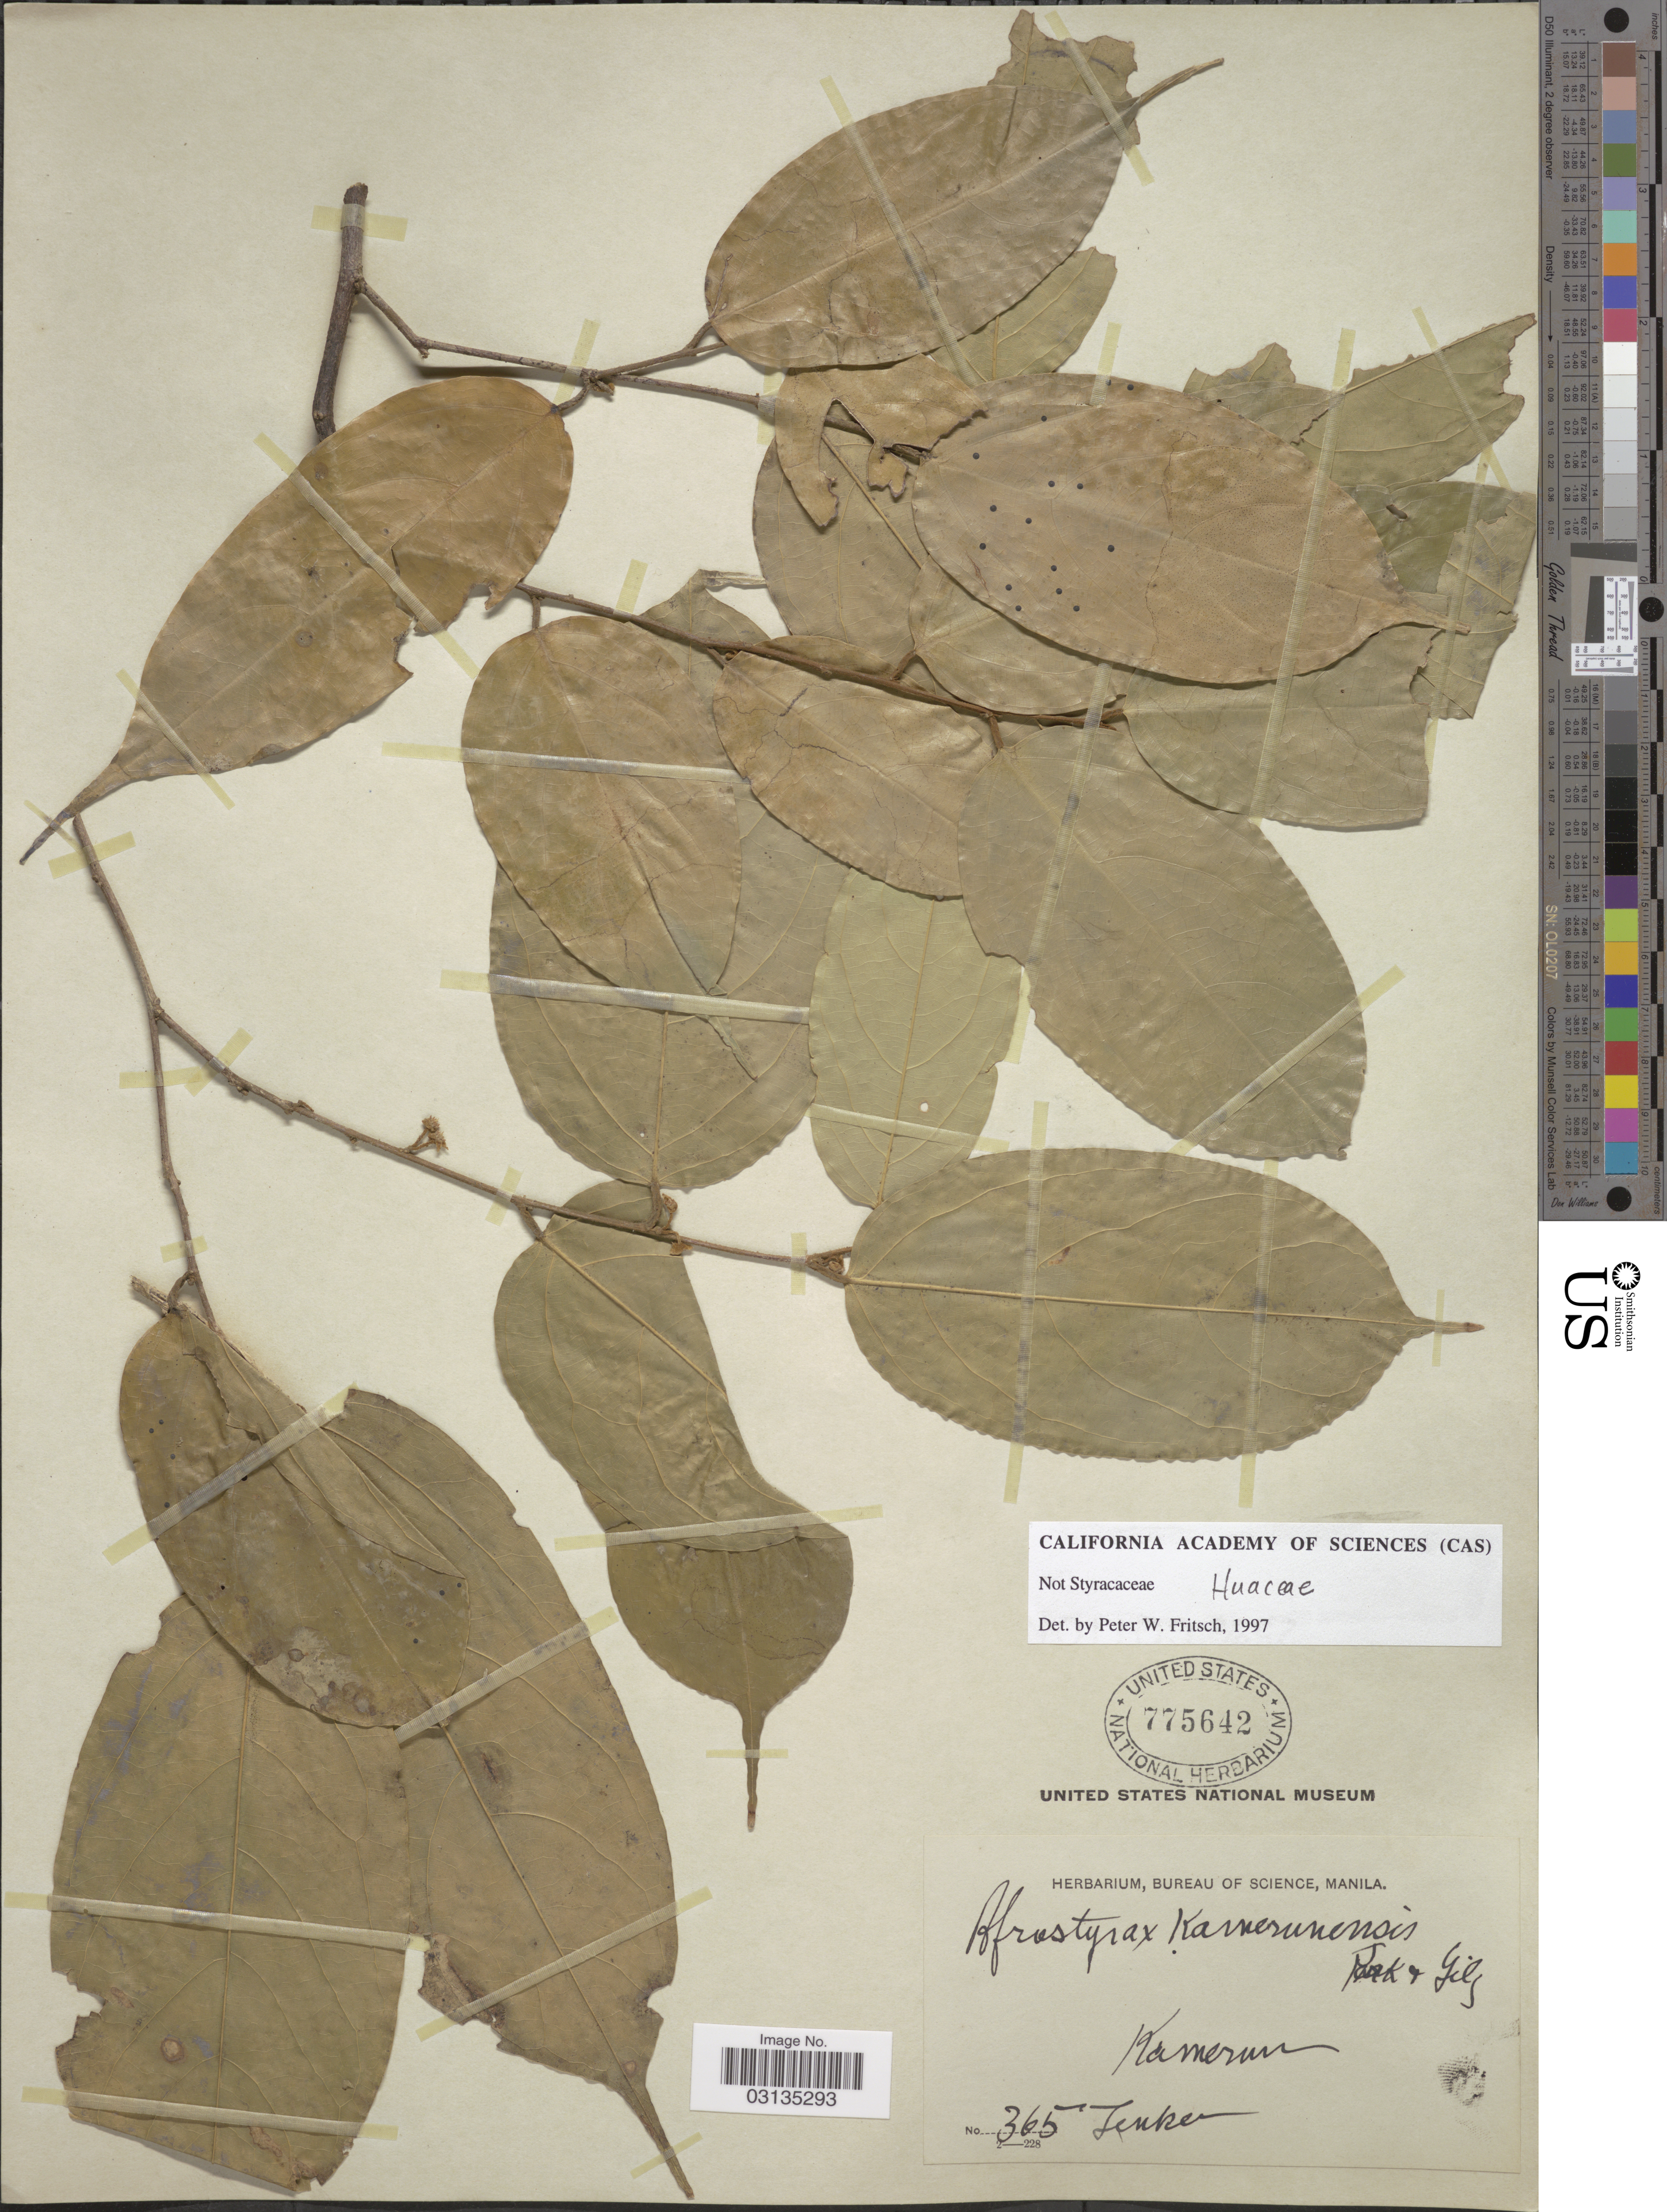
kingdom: Plantae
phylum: Tracheophyta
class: Magnoliopsida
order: Oxalidales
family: Huaceae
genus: Afrostyrax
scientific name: Afrostyrax kamerunensis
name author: Perkins & Gilg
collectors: Zenker, --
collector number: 365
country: Cameroon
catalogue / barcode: US 775642